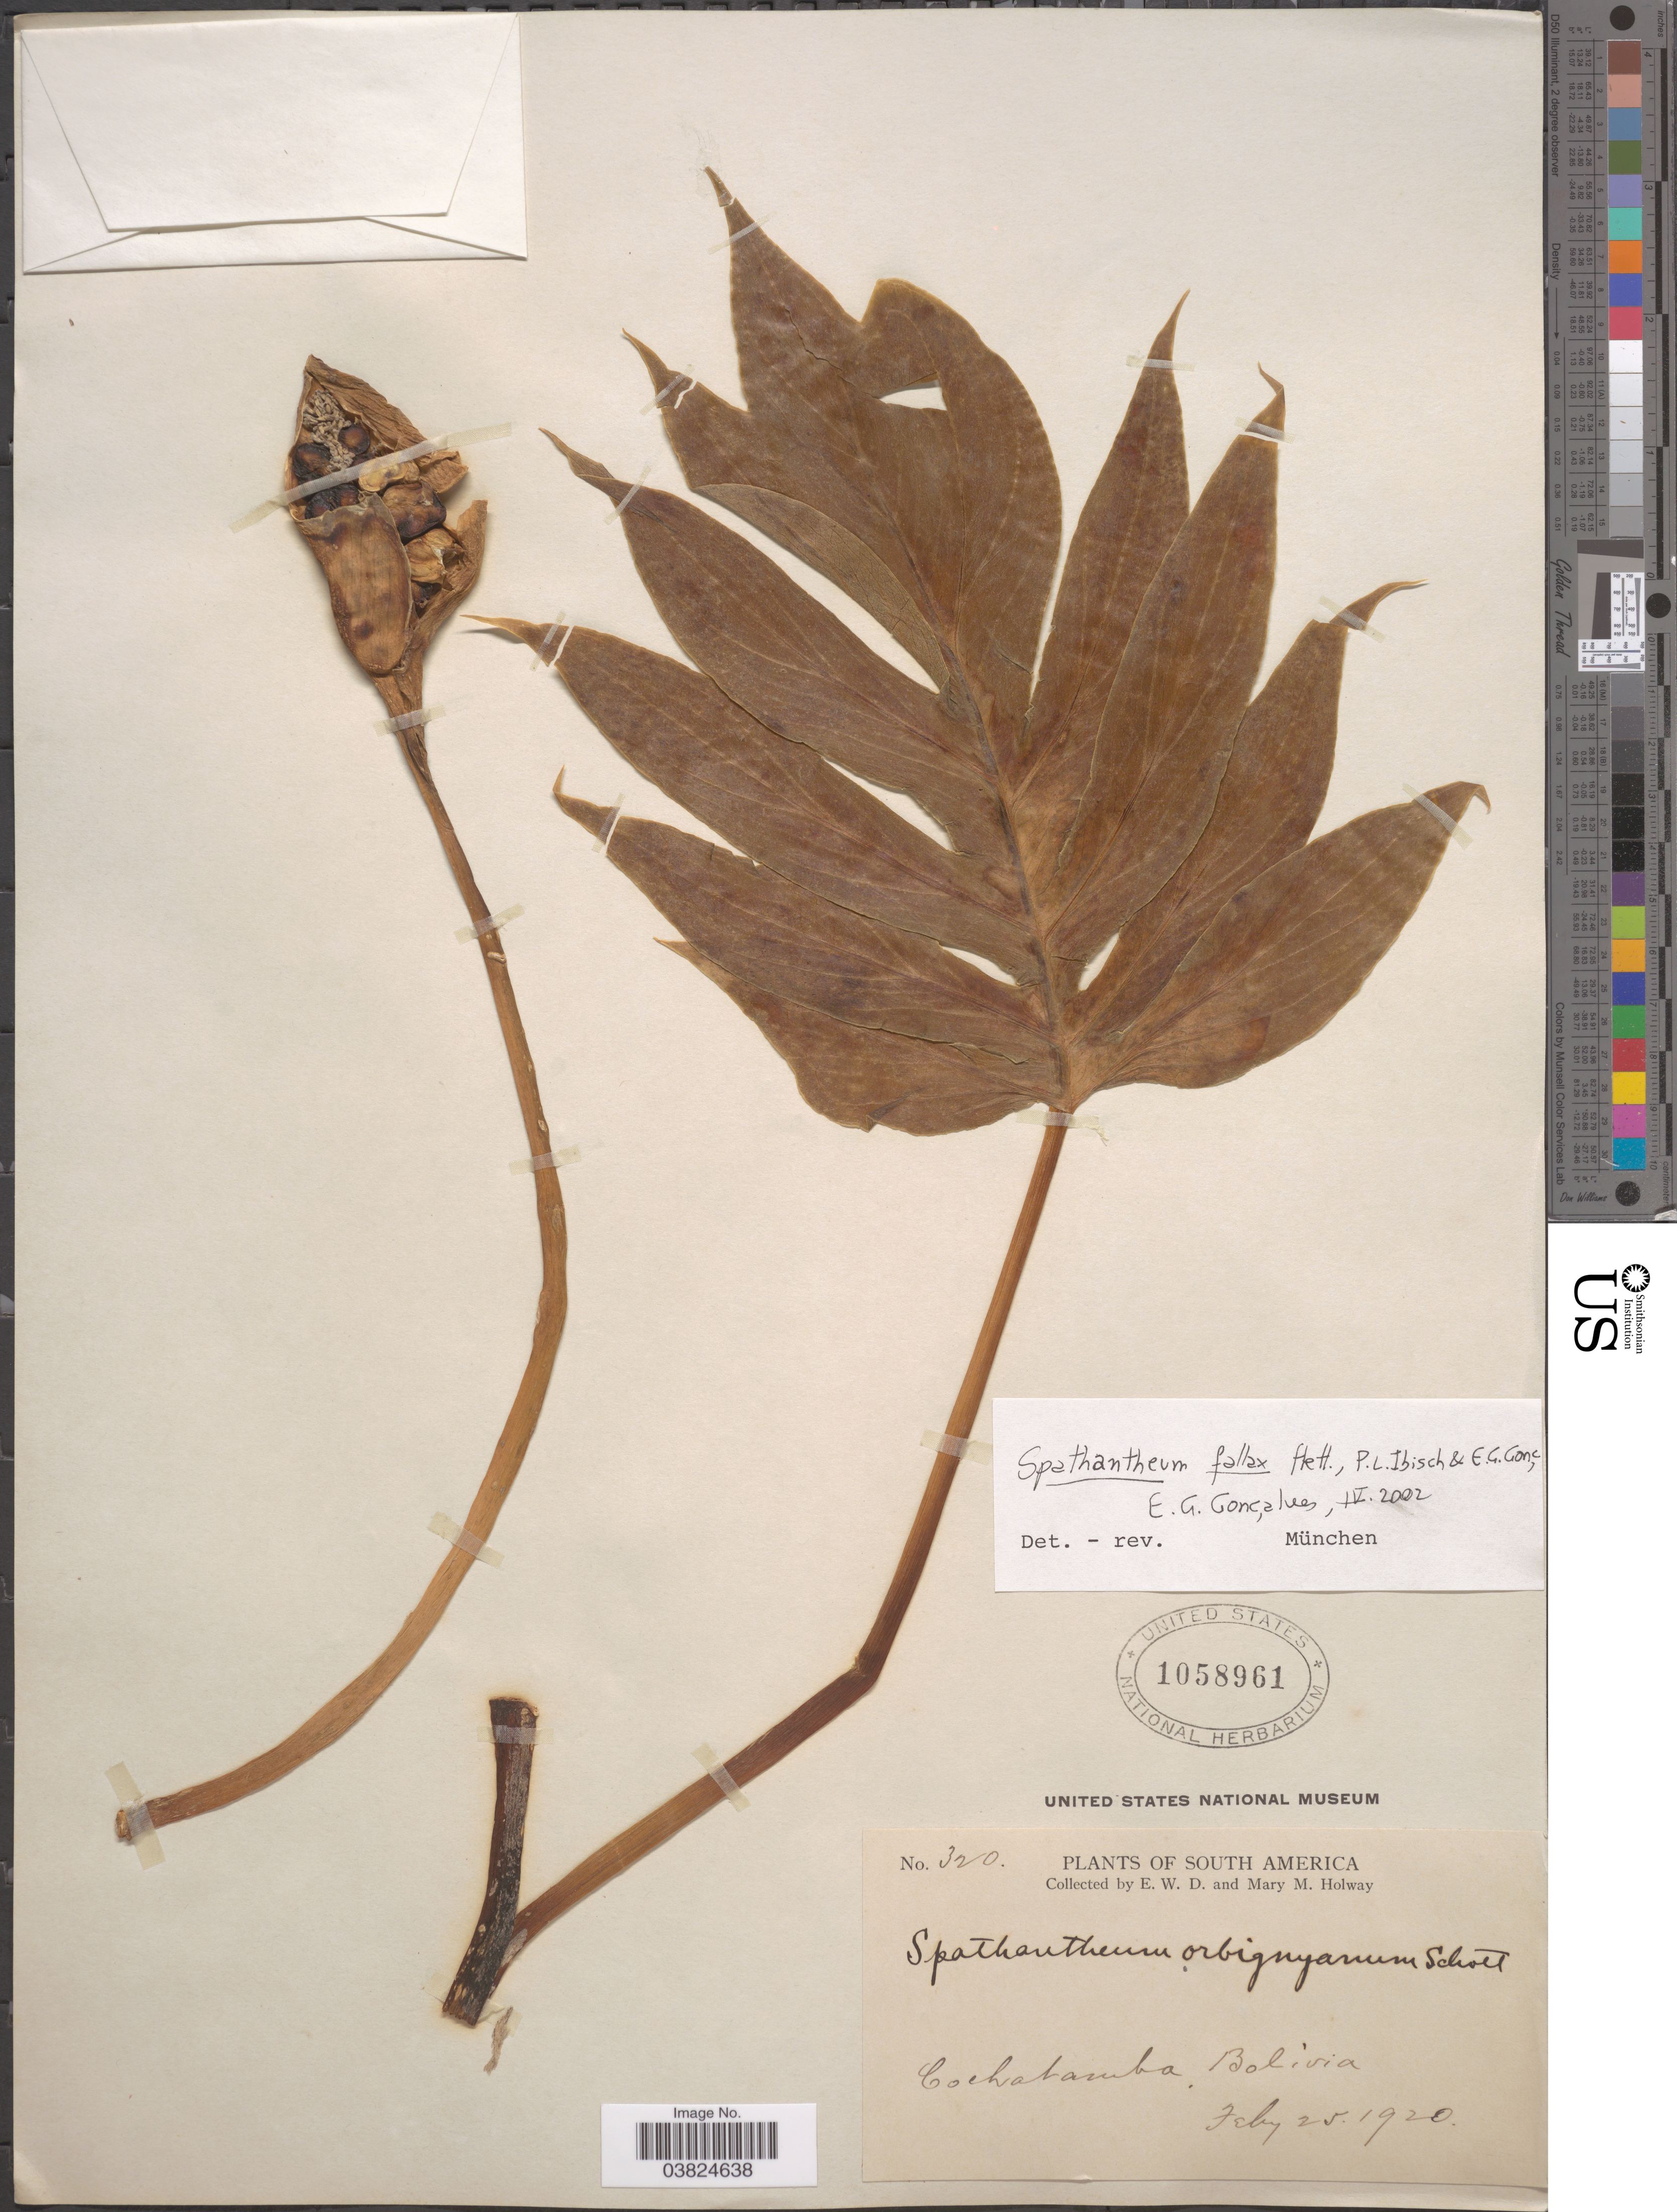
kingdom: Plantae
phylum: Tracheophyta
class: Liliopsida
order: Alismatales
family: Araceae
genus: Spathantheum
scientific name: Spathantheum fallax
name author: Hett. et al.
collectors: E. W. D. Holway & M. M. Holway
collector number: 320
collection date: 1920-02-25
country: Bolivia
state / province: Cochabamba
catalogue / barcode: US 1058961